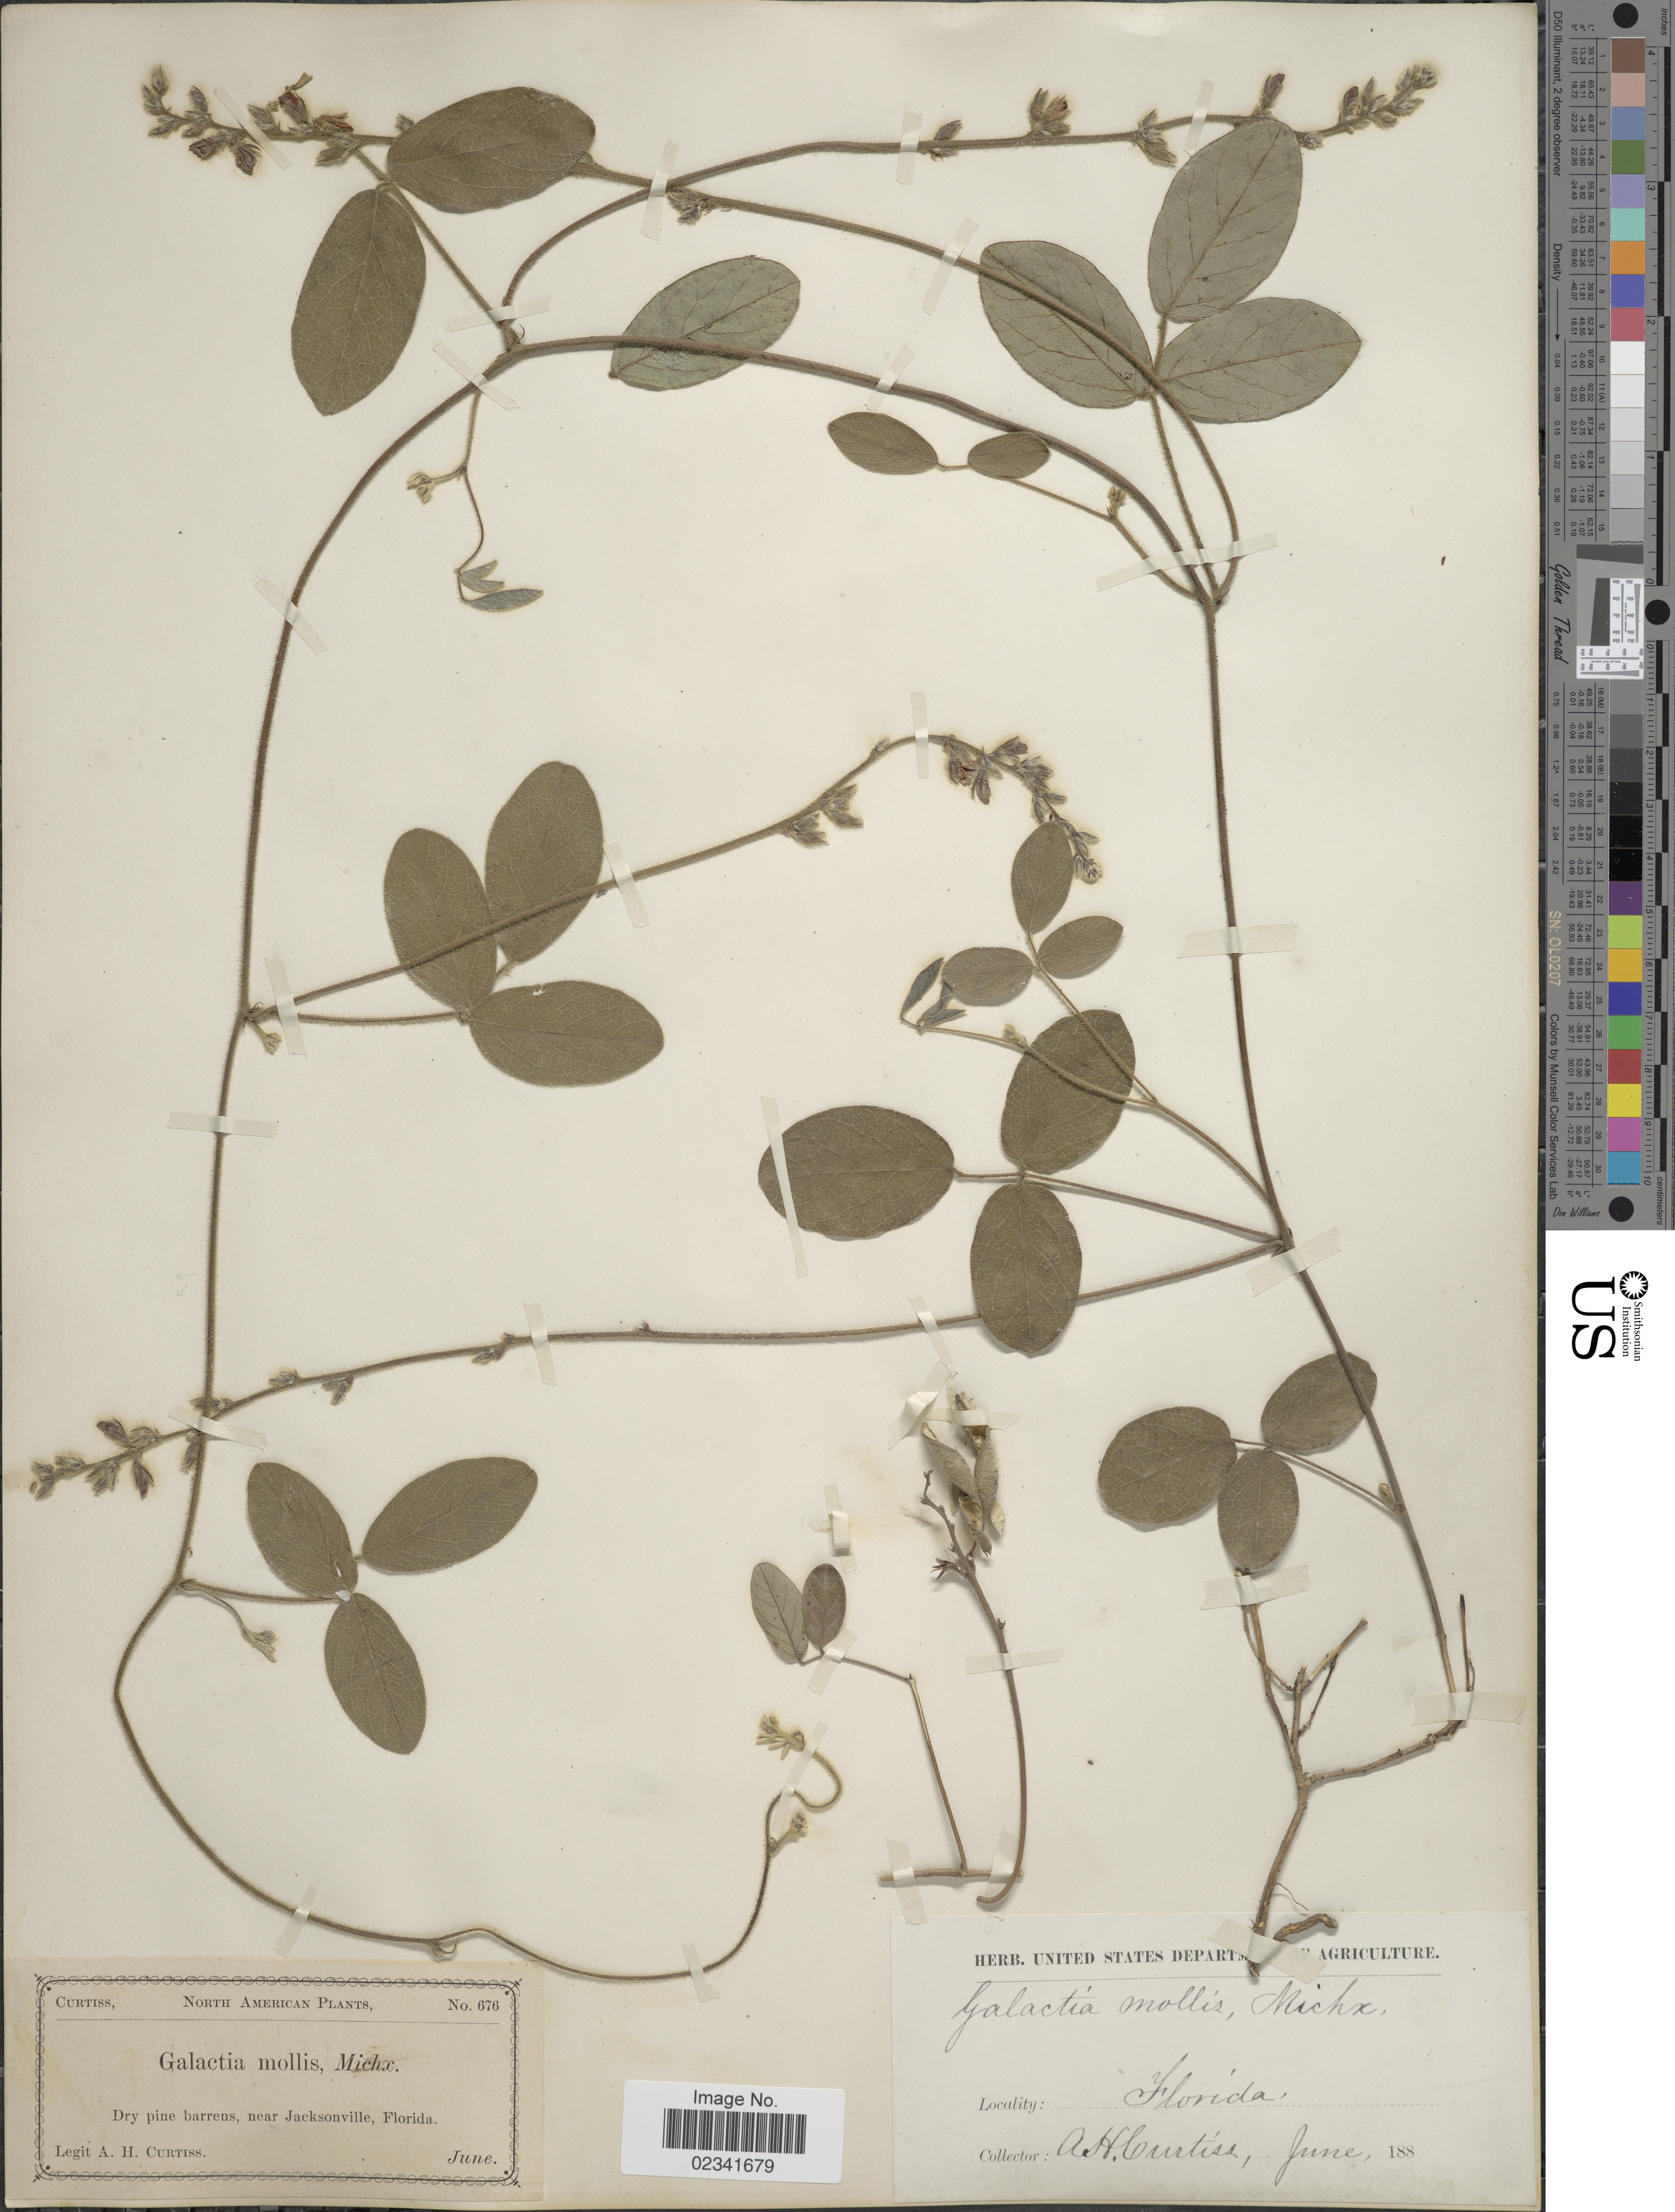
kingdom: Plantae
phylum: Tracheophyta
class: Magnoliopsida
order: Fabales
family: Fabaceae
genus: Galactia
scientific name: Galactia mollis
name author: Michx.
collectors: A. H. Curtiss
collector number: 676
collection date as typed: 188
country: United States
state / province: Florida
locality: Dry pine barrens, near Jacksonville